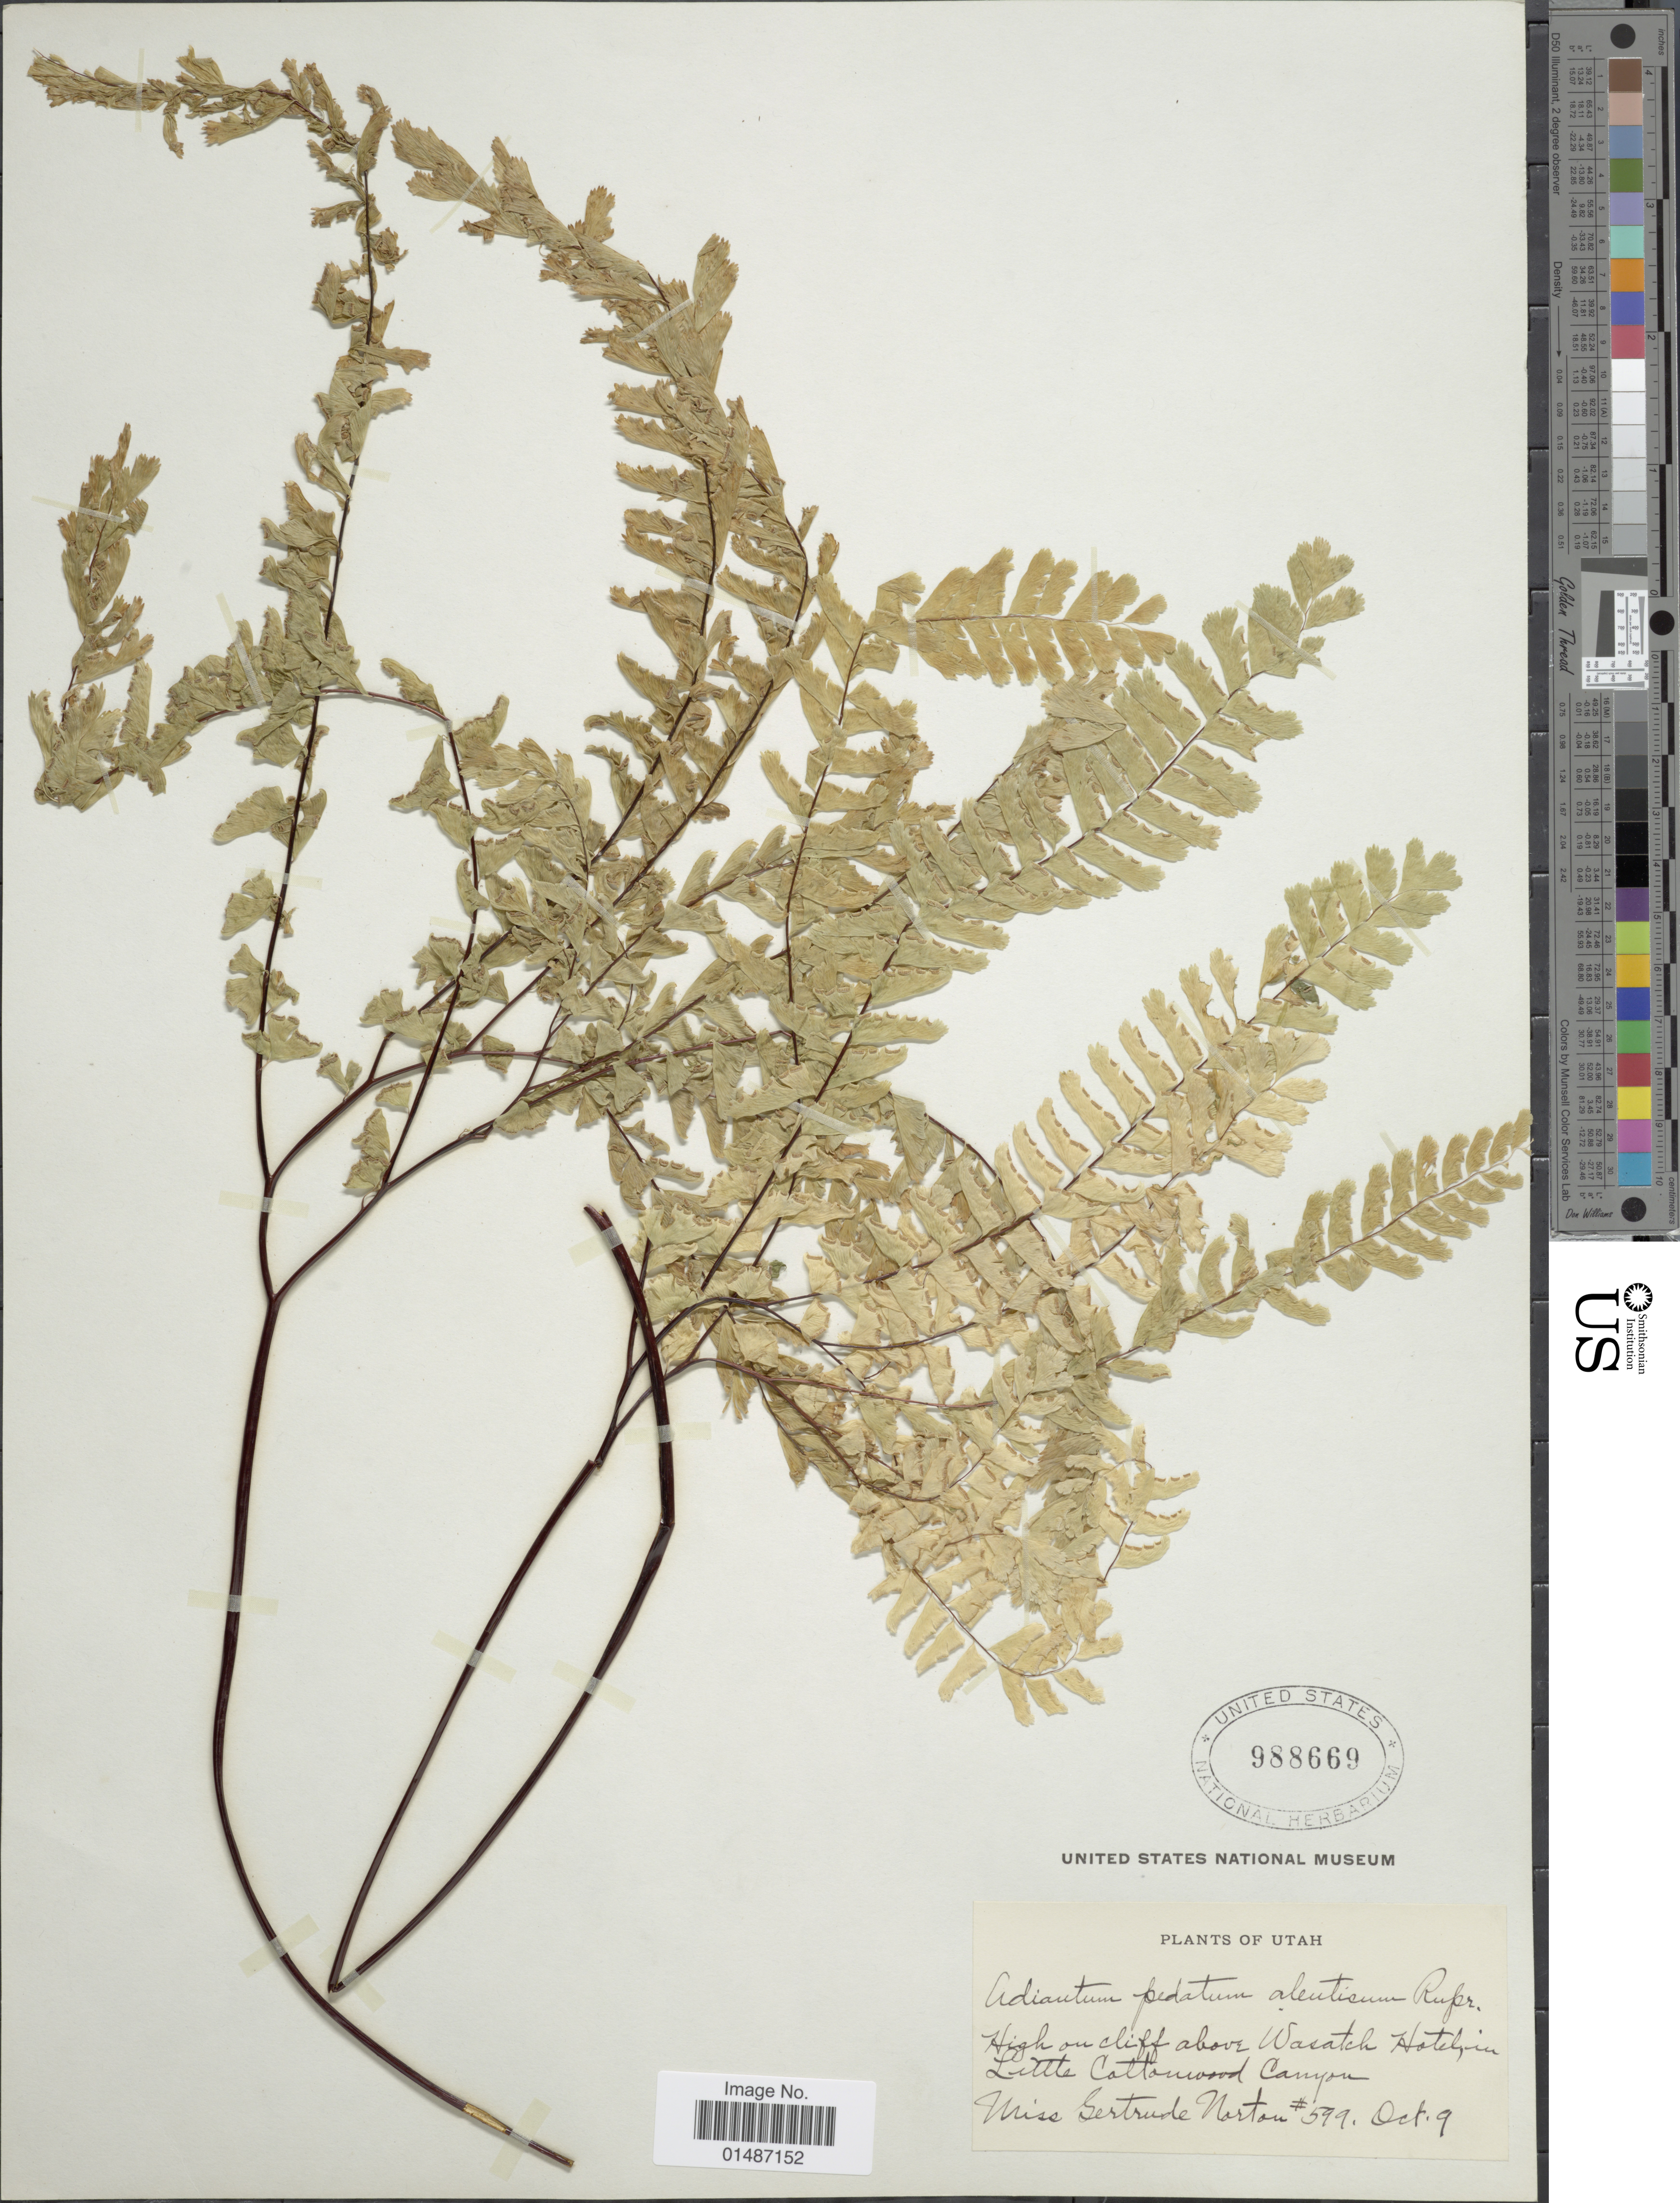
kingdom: Plantae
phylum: Tracheophyta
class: Polypodiopsida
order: Polypodiales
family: Pteridaceae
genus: Adiantum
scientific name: Adiantum pedatum subsp. aleuticum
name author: (Rupr.) Calder & Roy L. Taylor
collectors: G. Norton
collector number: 599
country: United States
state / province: Utah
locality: High on cliff above Wasatch Hotel, in Little Cottonwood Canyon.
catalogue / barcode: US 988669